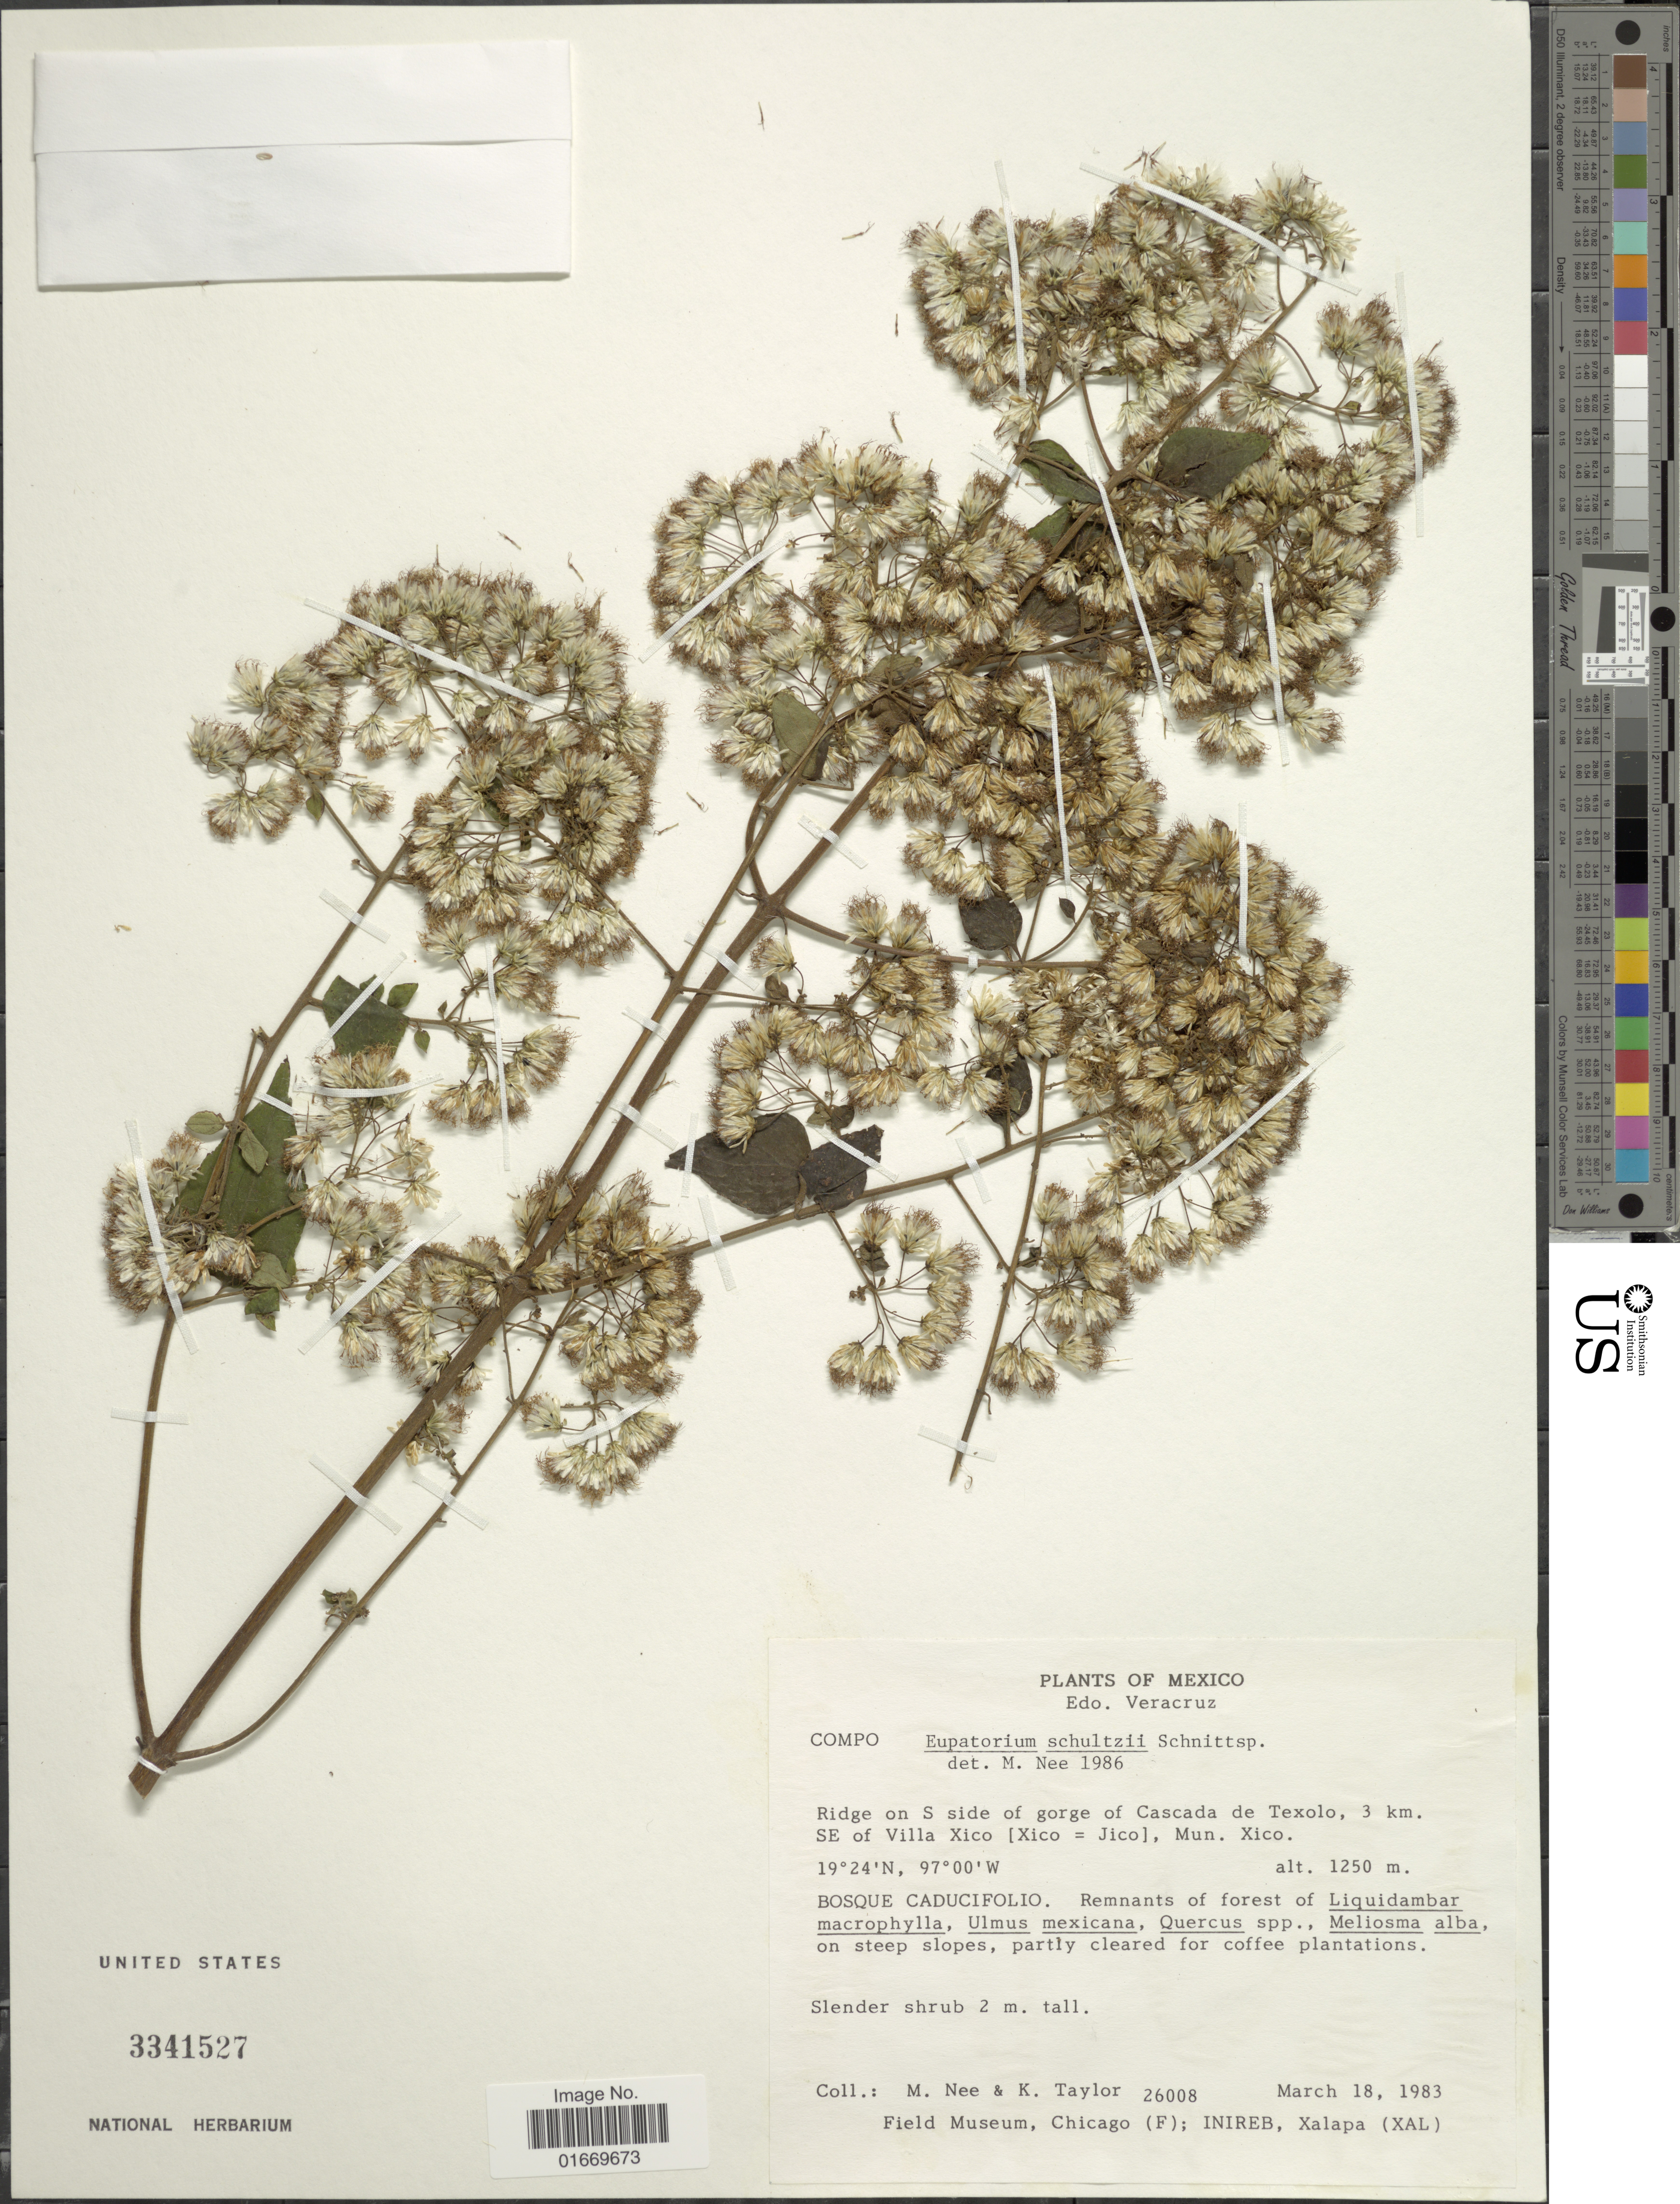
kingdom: Plantae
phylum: Tracheophyta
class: Magnoliopsida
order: Asterales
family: Asteraceae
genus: Peteravenia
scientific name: Peteravenia schultzii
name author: (Schnittsp.) R.M. King & H. Rob.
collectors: M. Nee & K. Taylor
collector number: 26008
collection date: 1983-03-18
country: Mexico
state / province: Veracruz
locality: Mexico. Edo. Veracruz. Ridge on S side of gorge of Cascada de Texolo, 3 km. SE of Villa Xico (Xico = Jico), Mun. Xico.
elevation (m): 1250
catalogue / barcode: US 3341527